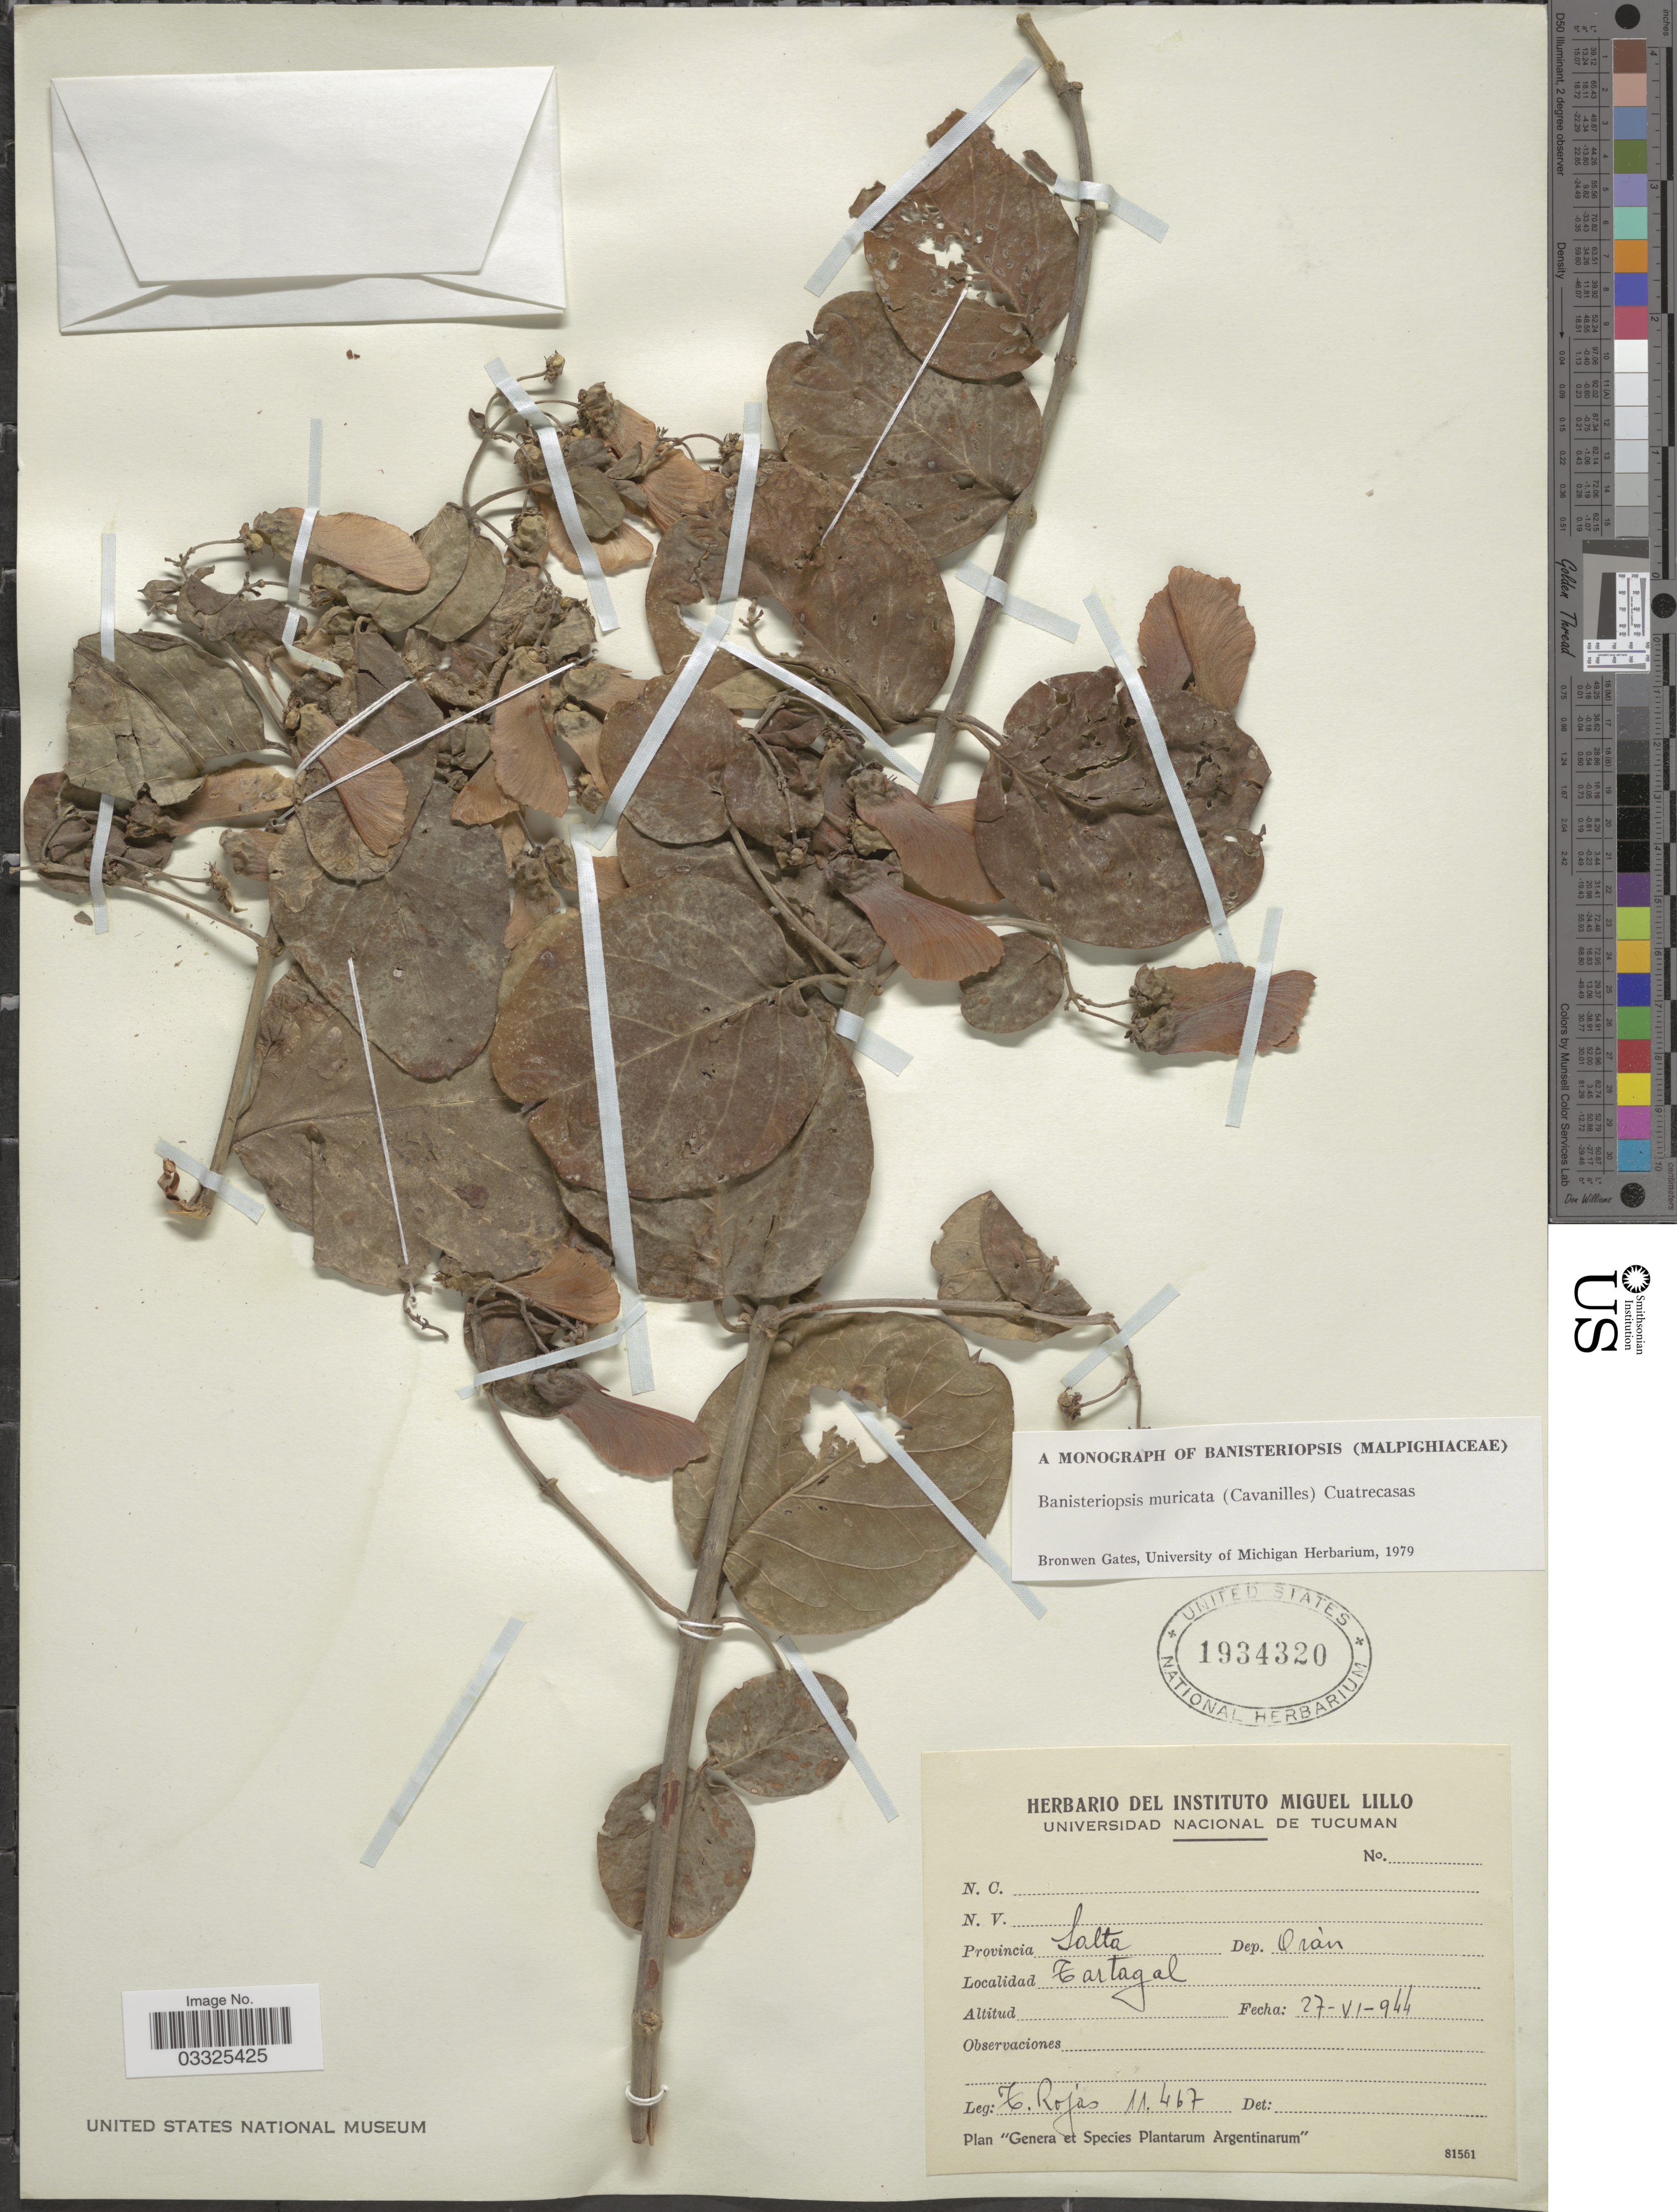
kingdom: Plantae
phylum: Tracheophyta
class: Magnoliopsida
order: Malpighiales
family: Malpighiaceae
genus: Banisteriopsis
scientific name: Banisteriopsis muricata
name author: (Cav.) Cuatrec.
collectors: T. Rojas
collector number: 11467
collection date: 1944-06-27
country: Argentina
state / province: Salta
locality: Dep. Orán, Tartagal.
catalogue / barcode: US 1934320